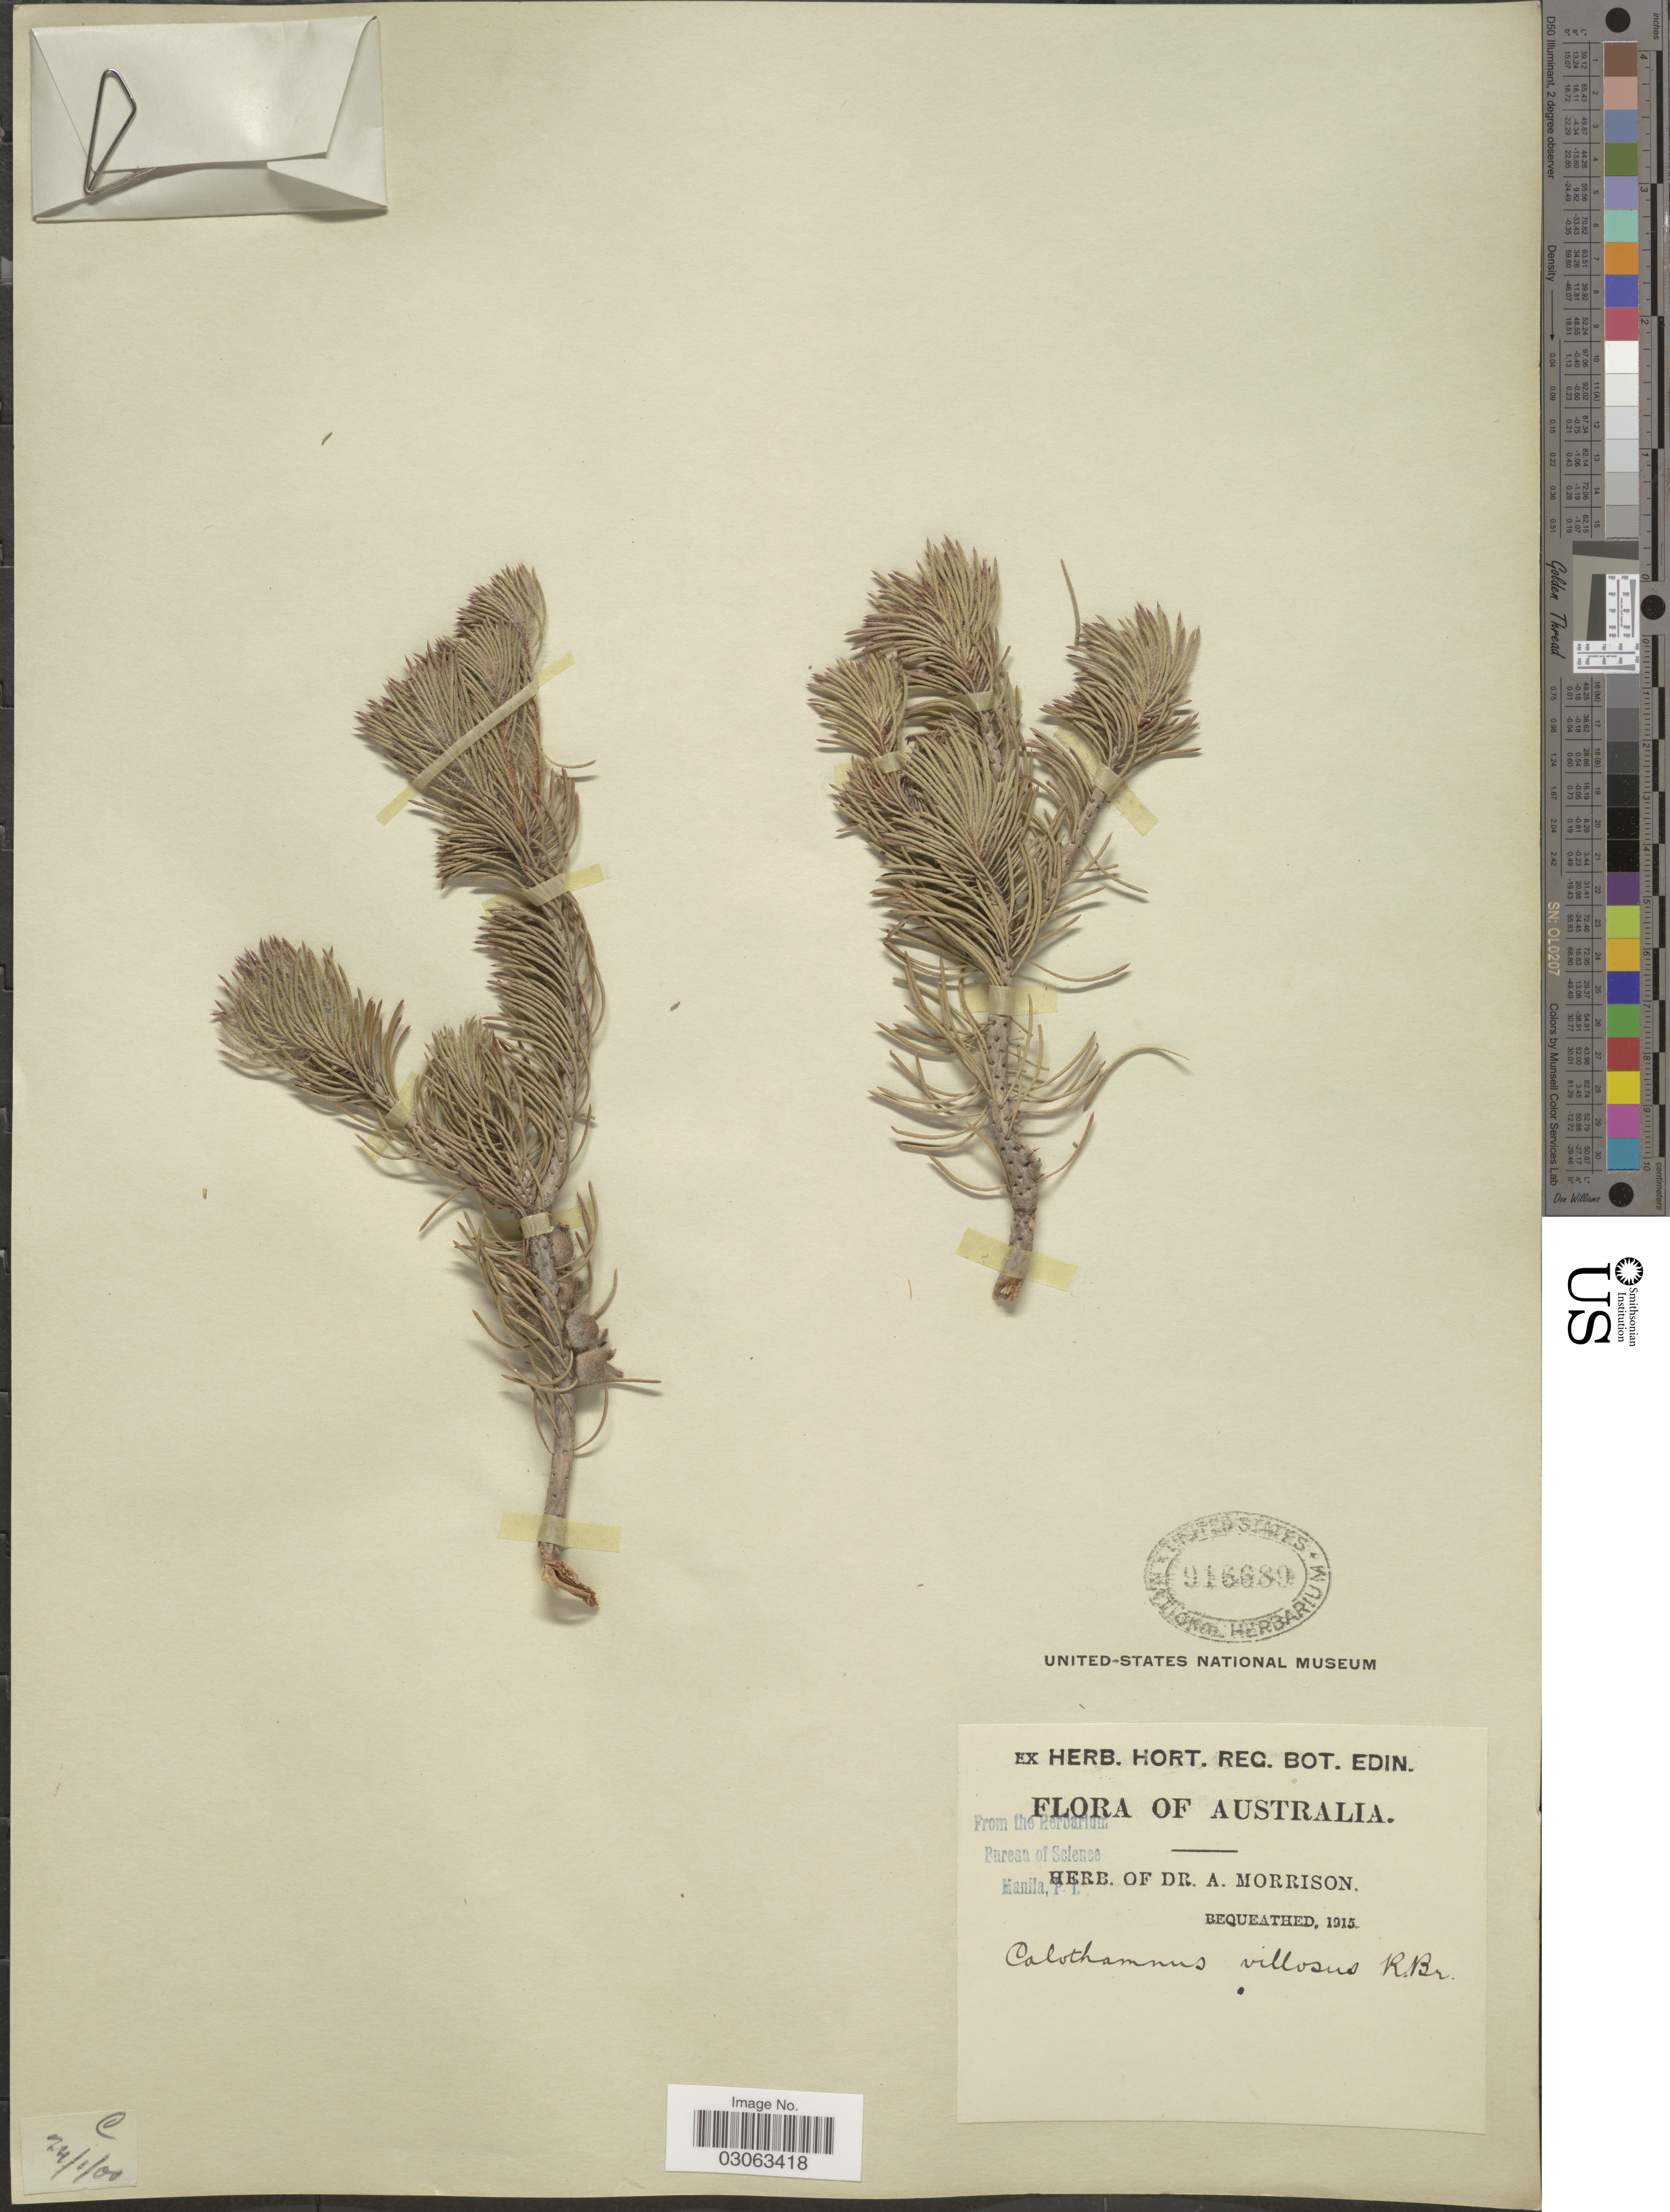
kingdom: Plantae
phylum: Tracheophyta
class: Magnoliopsida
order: Myrtales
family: Myrtaceae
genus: Calothamnus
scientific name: Calothamnus villosus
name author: R. Br.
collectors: ex herb. Dr. A. Morrison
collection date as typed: Transcribed d/m/y: 24/1/0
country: Australia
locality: C.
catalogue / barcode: US 916689